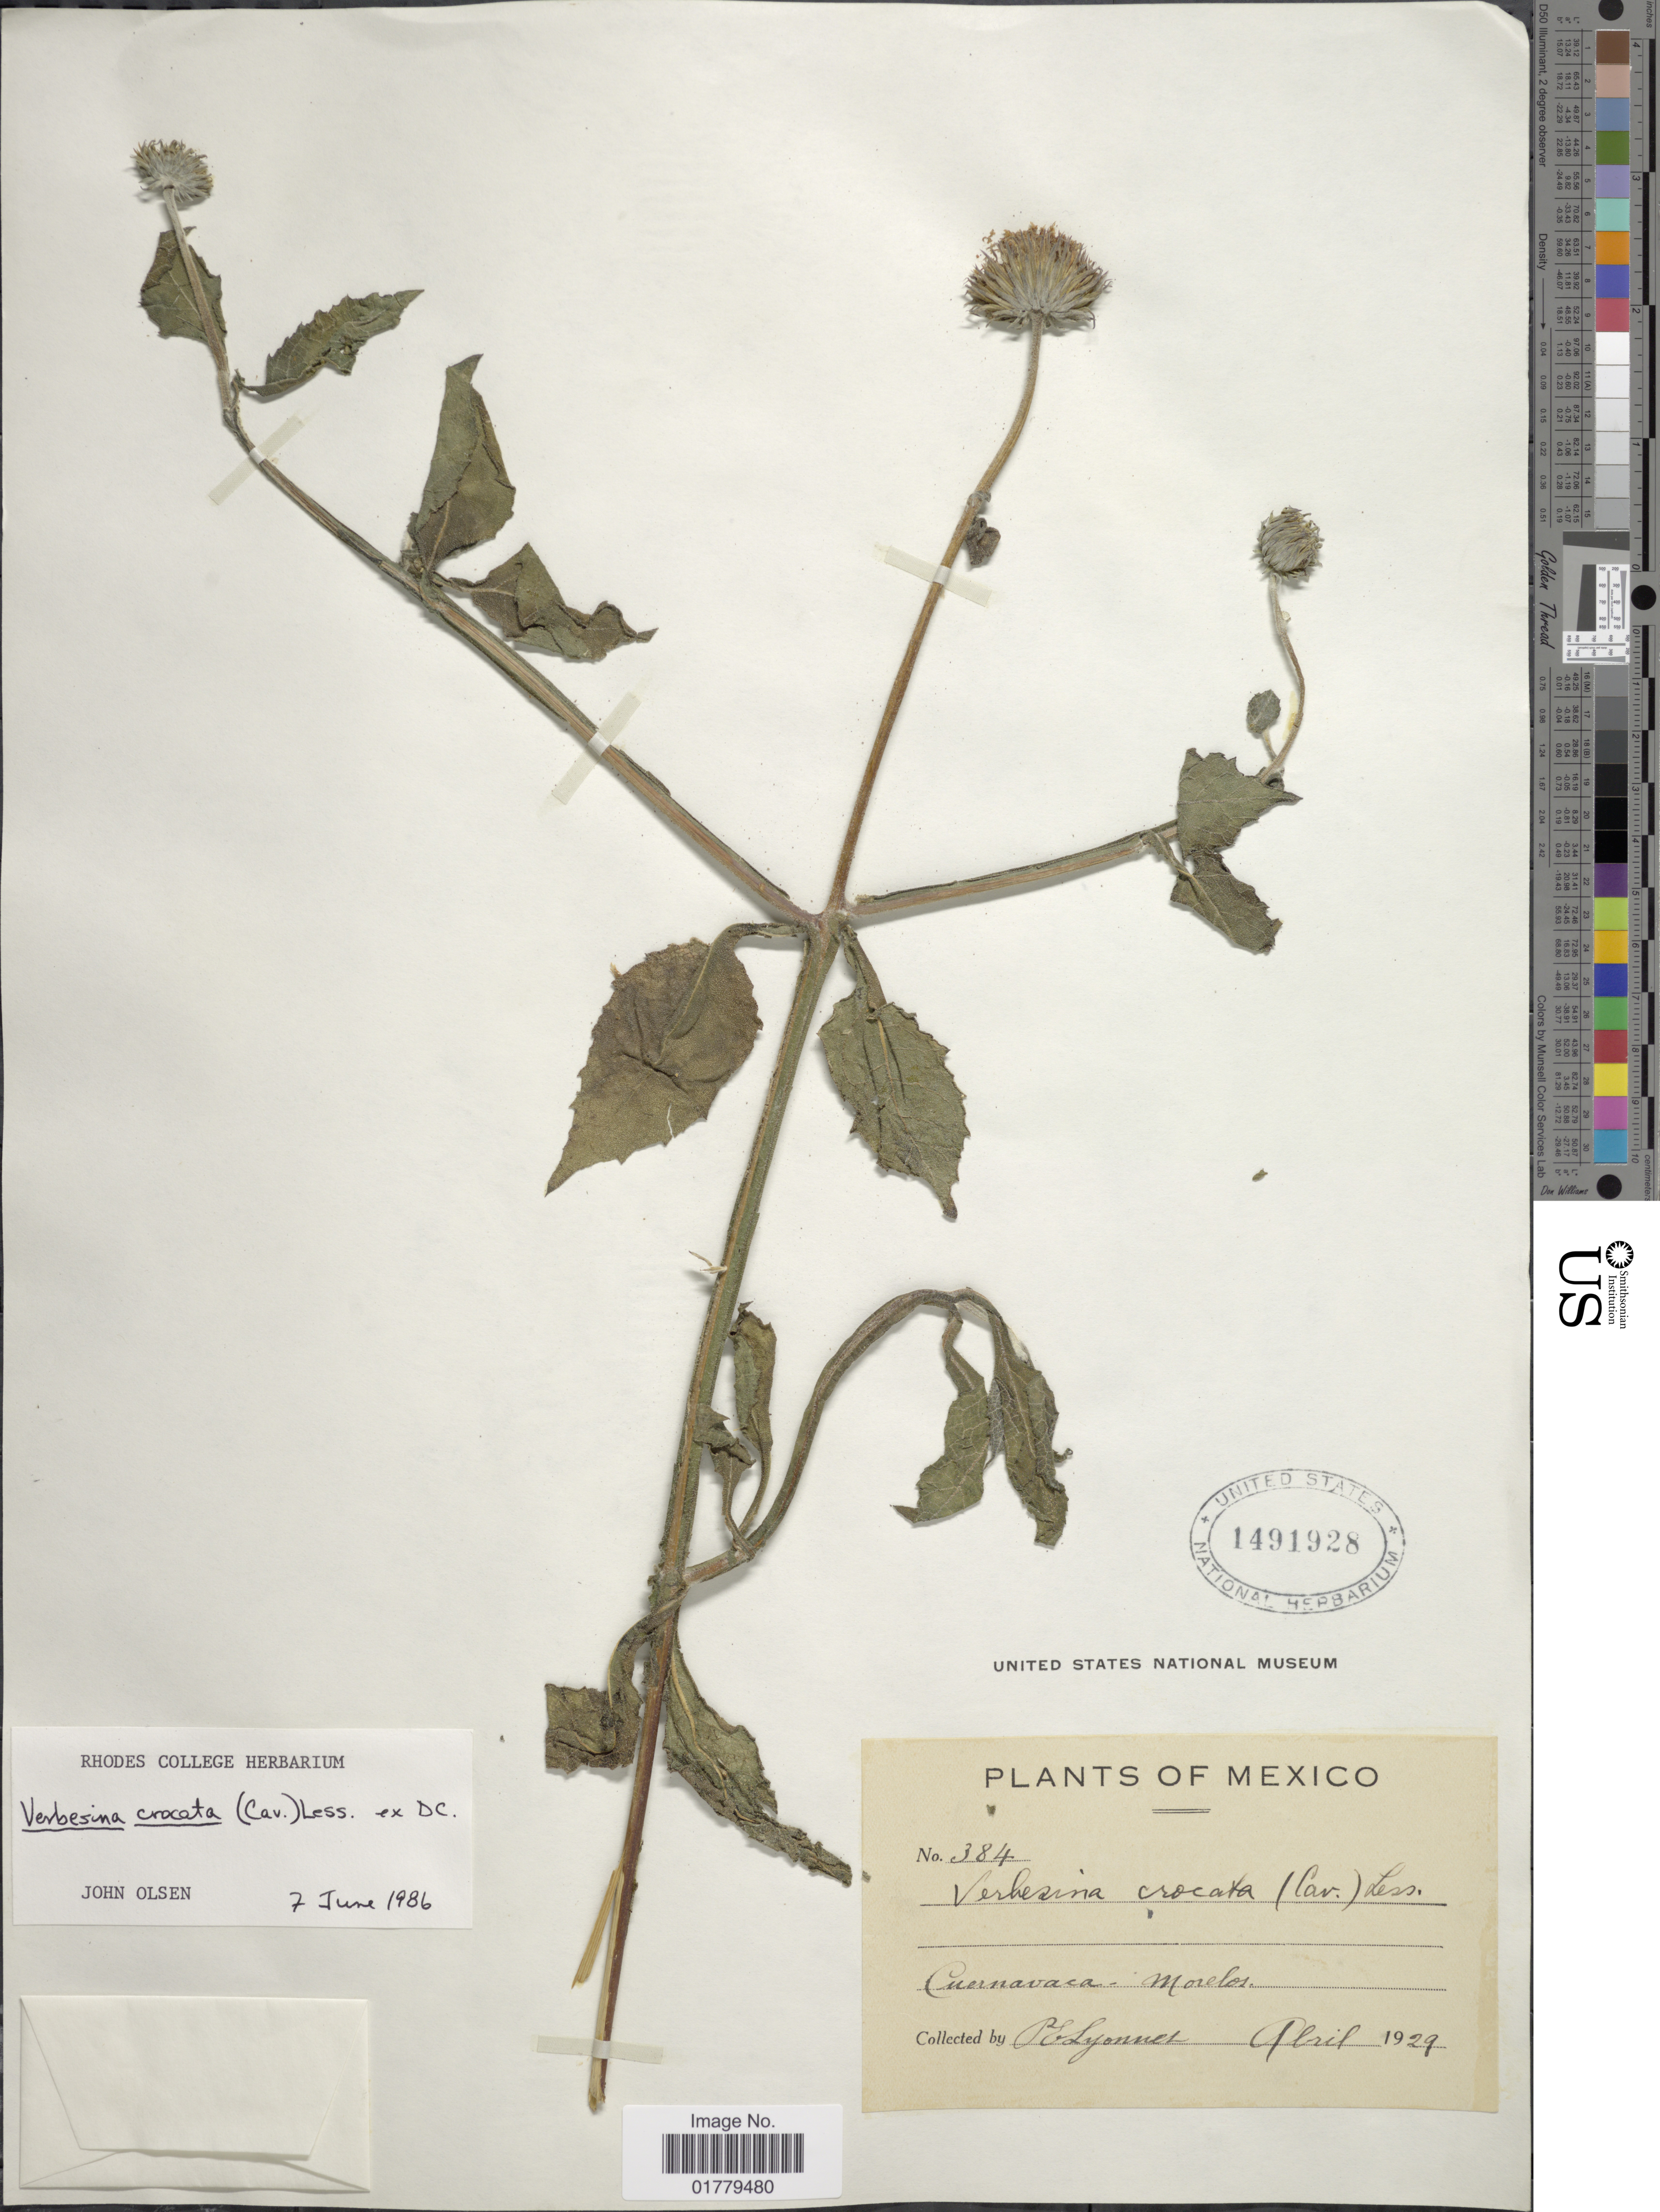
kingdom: Plantae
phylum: Tracheophyta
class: Magnoliopsida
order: Asterales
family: Asteraceae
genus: Verbesina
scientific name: Verbesina crocata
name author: (Cav.) Less.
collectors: P. Lyonnet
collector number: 384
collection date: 1929-04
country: Mexico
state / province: Morelos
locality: Cuernavaca - Morelos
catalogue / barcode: US 1491928